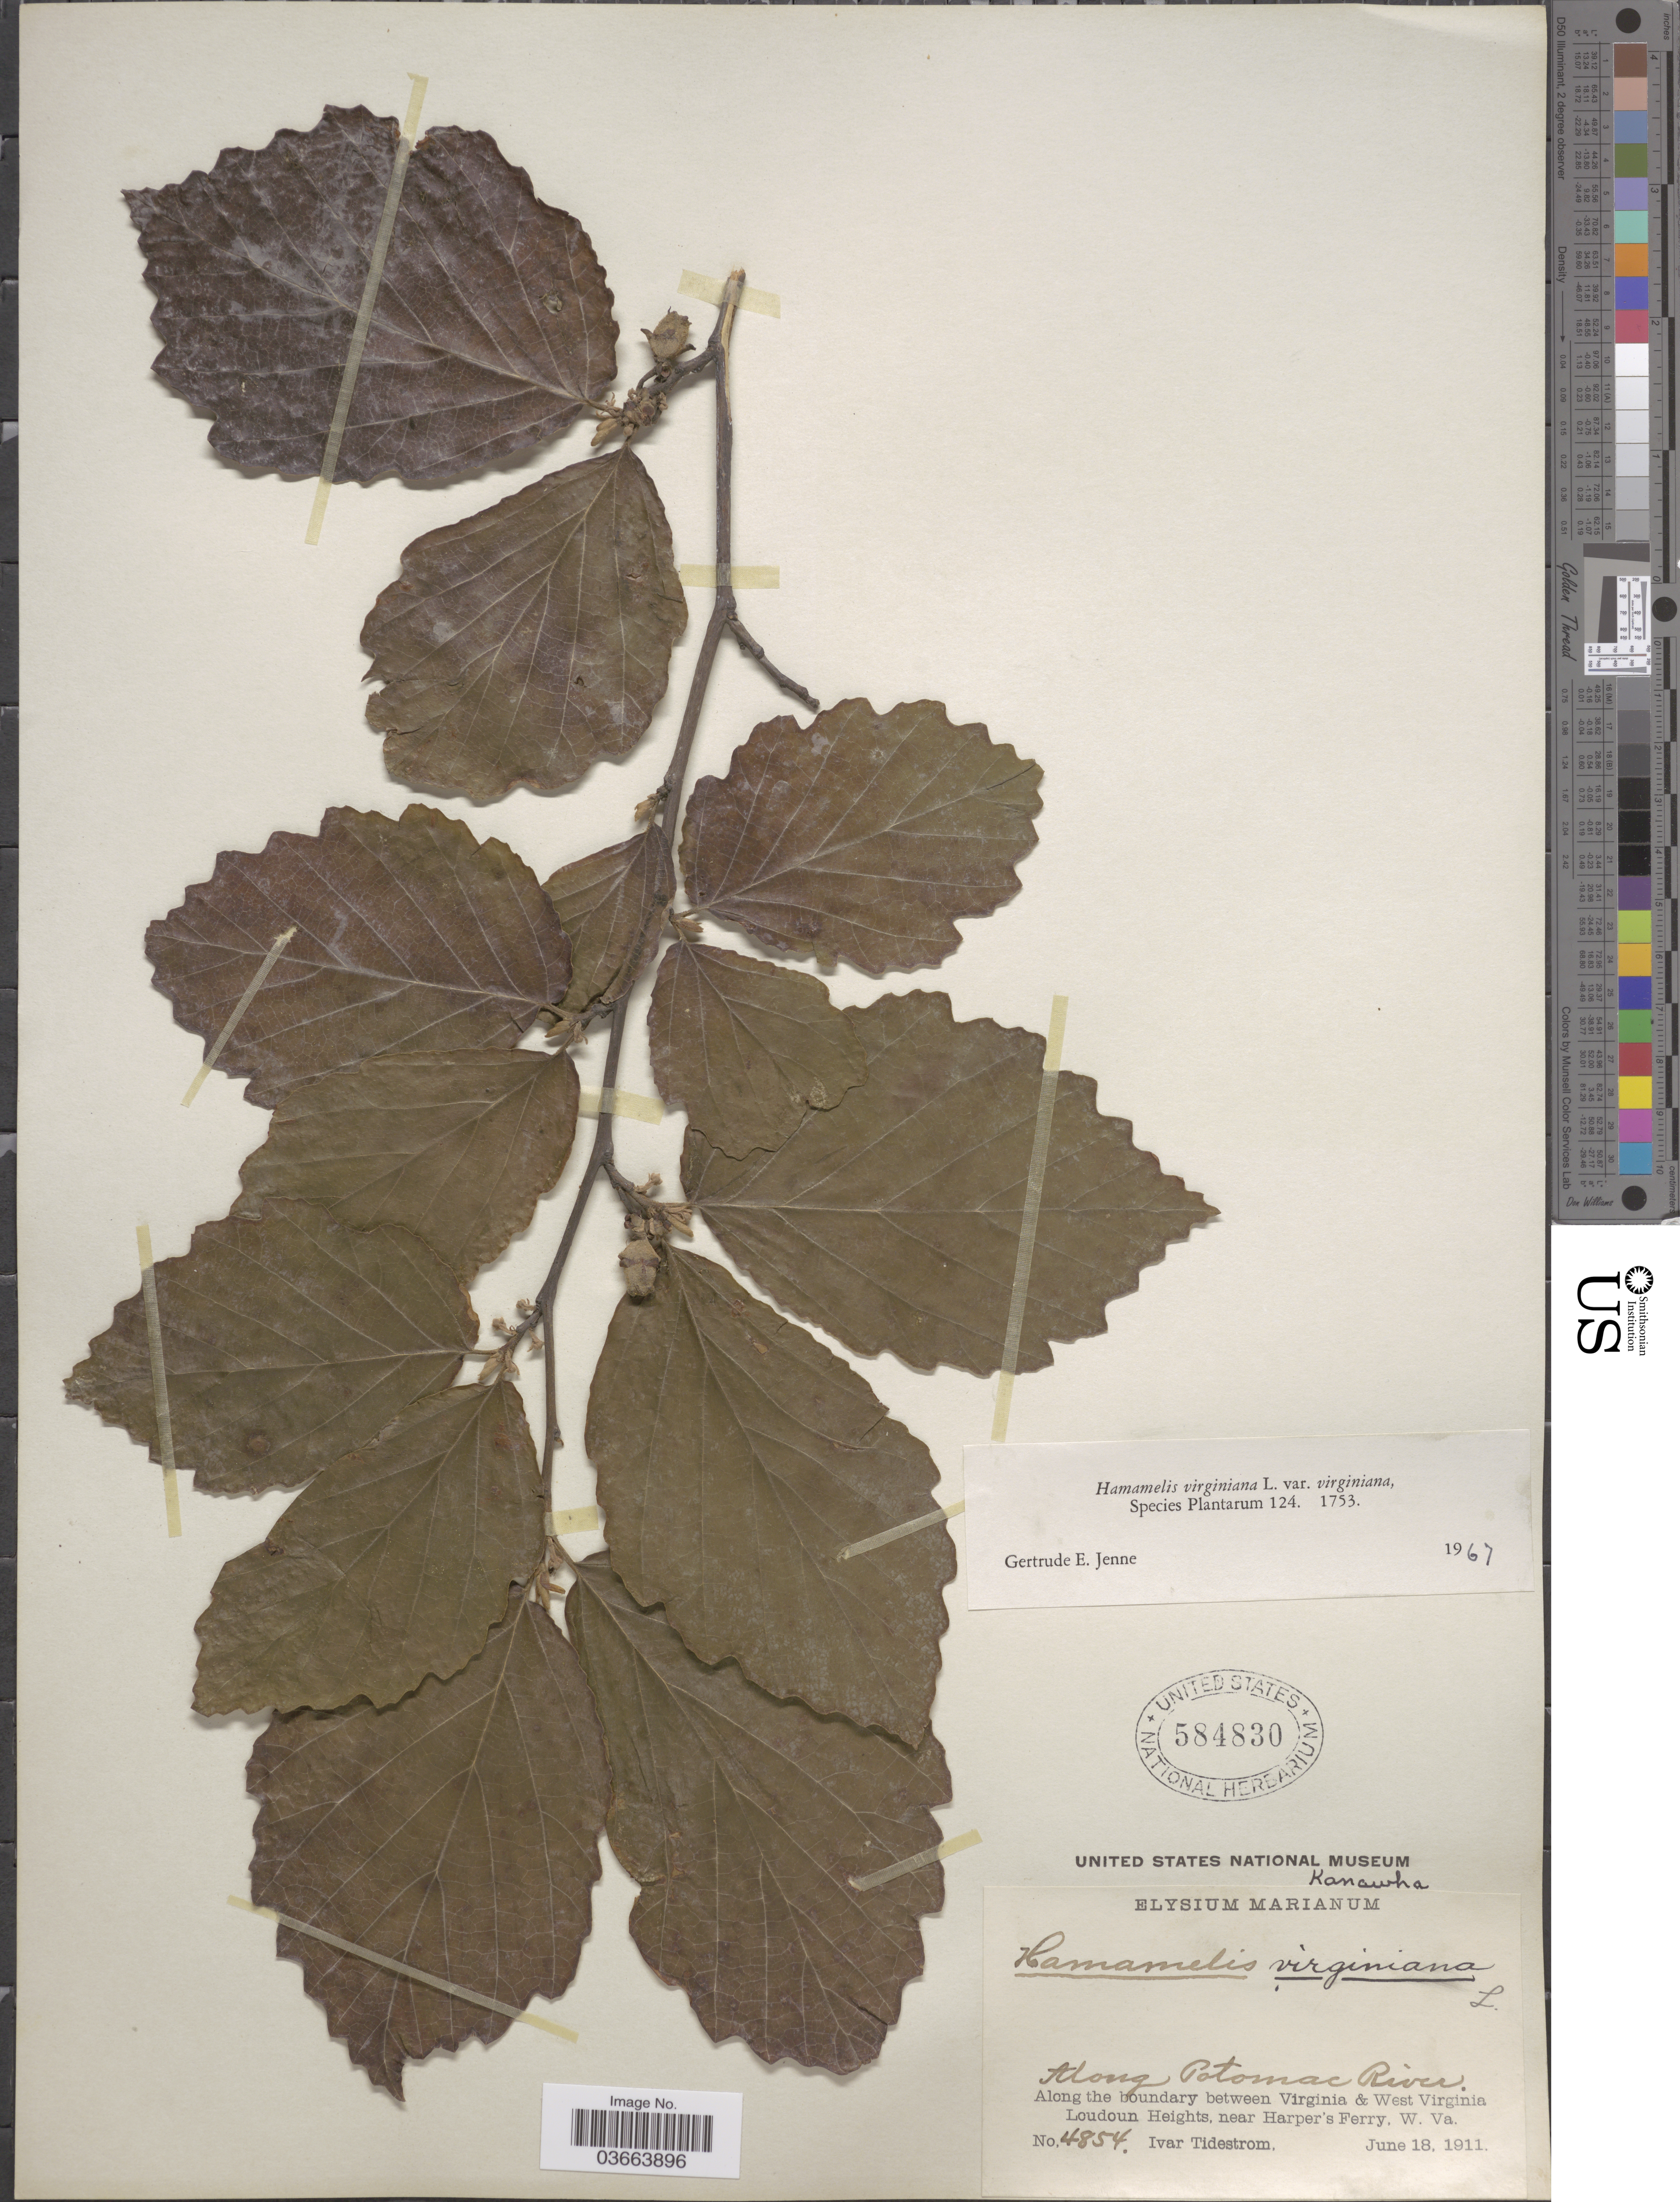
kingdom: Plantae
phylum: Tracheophyta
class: Magnoliopsida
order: Saxifragales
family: Hamamelidaceae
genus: Hamamelis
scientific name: Hamamelis virginiana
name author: L.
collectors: I. F. Tidestrom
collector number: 4854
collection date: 1911-06-18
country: United States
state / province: Virginia / West Virginia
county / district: Loudoun / Jefferson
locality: Along Potomac River. Along the boundary between Virginia & West Virginia Loudoun Heights, near Harper's Ferry.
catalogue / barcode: US 584830